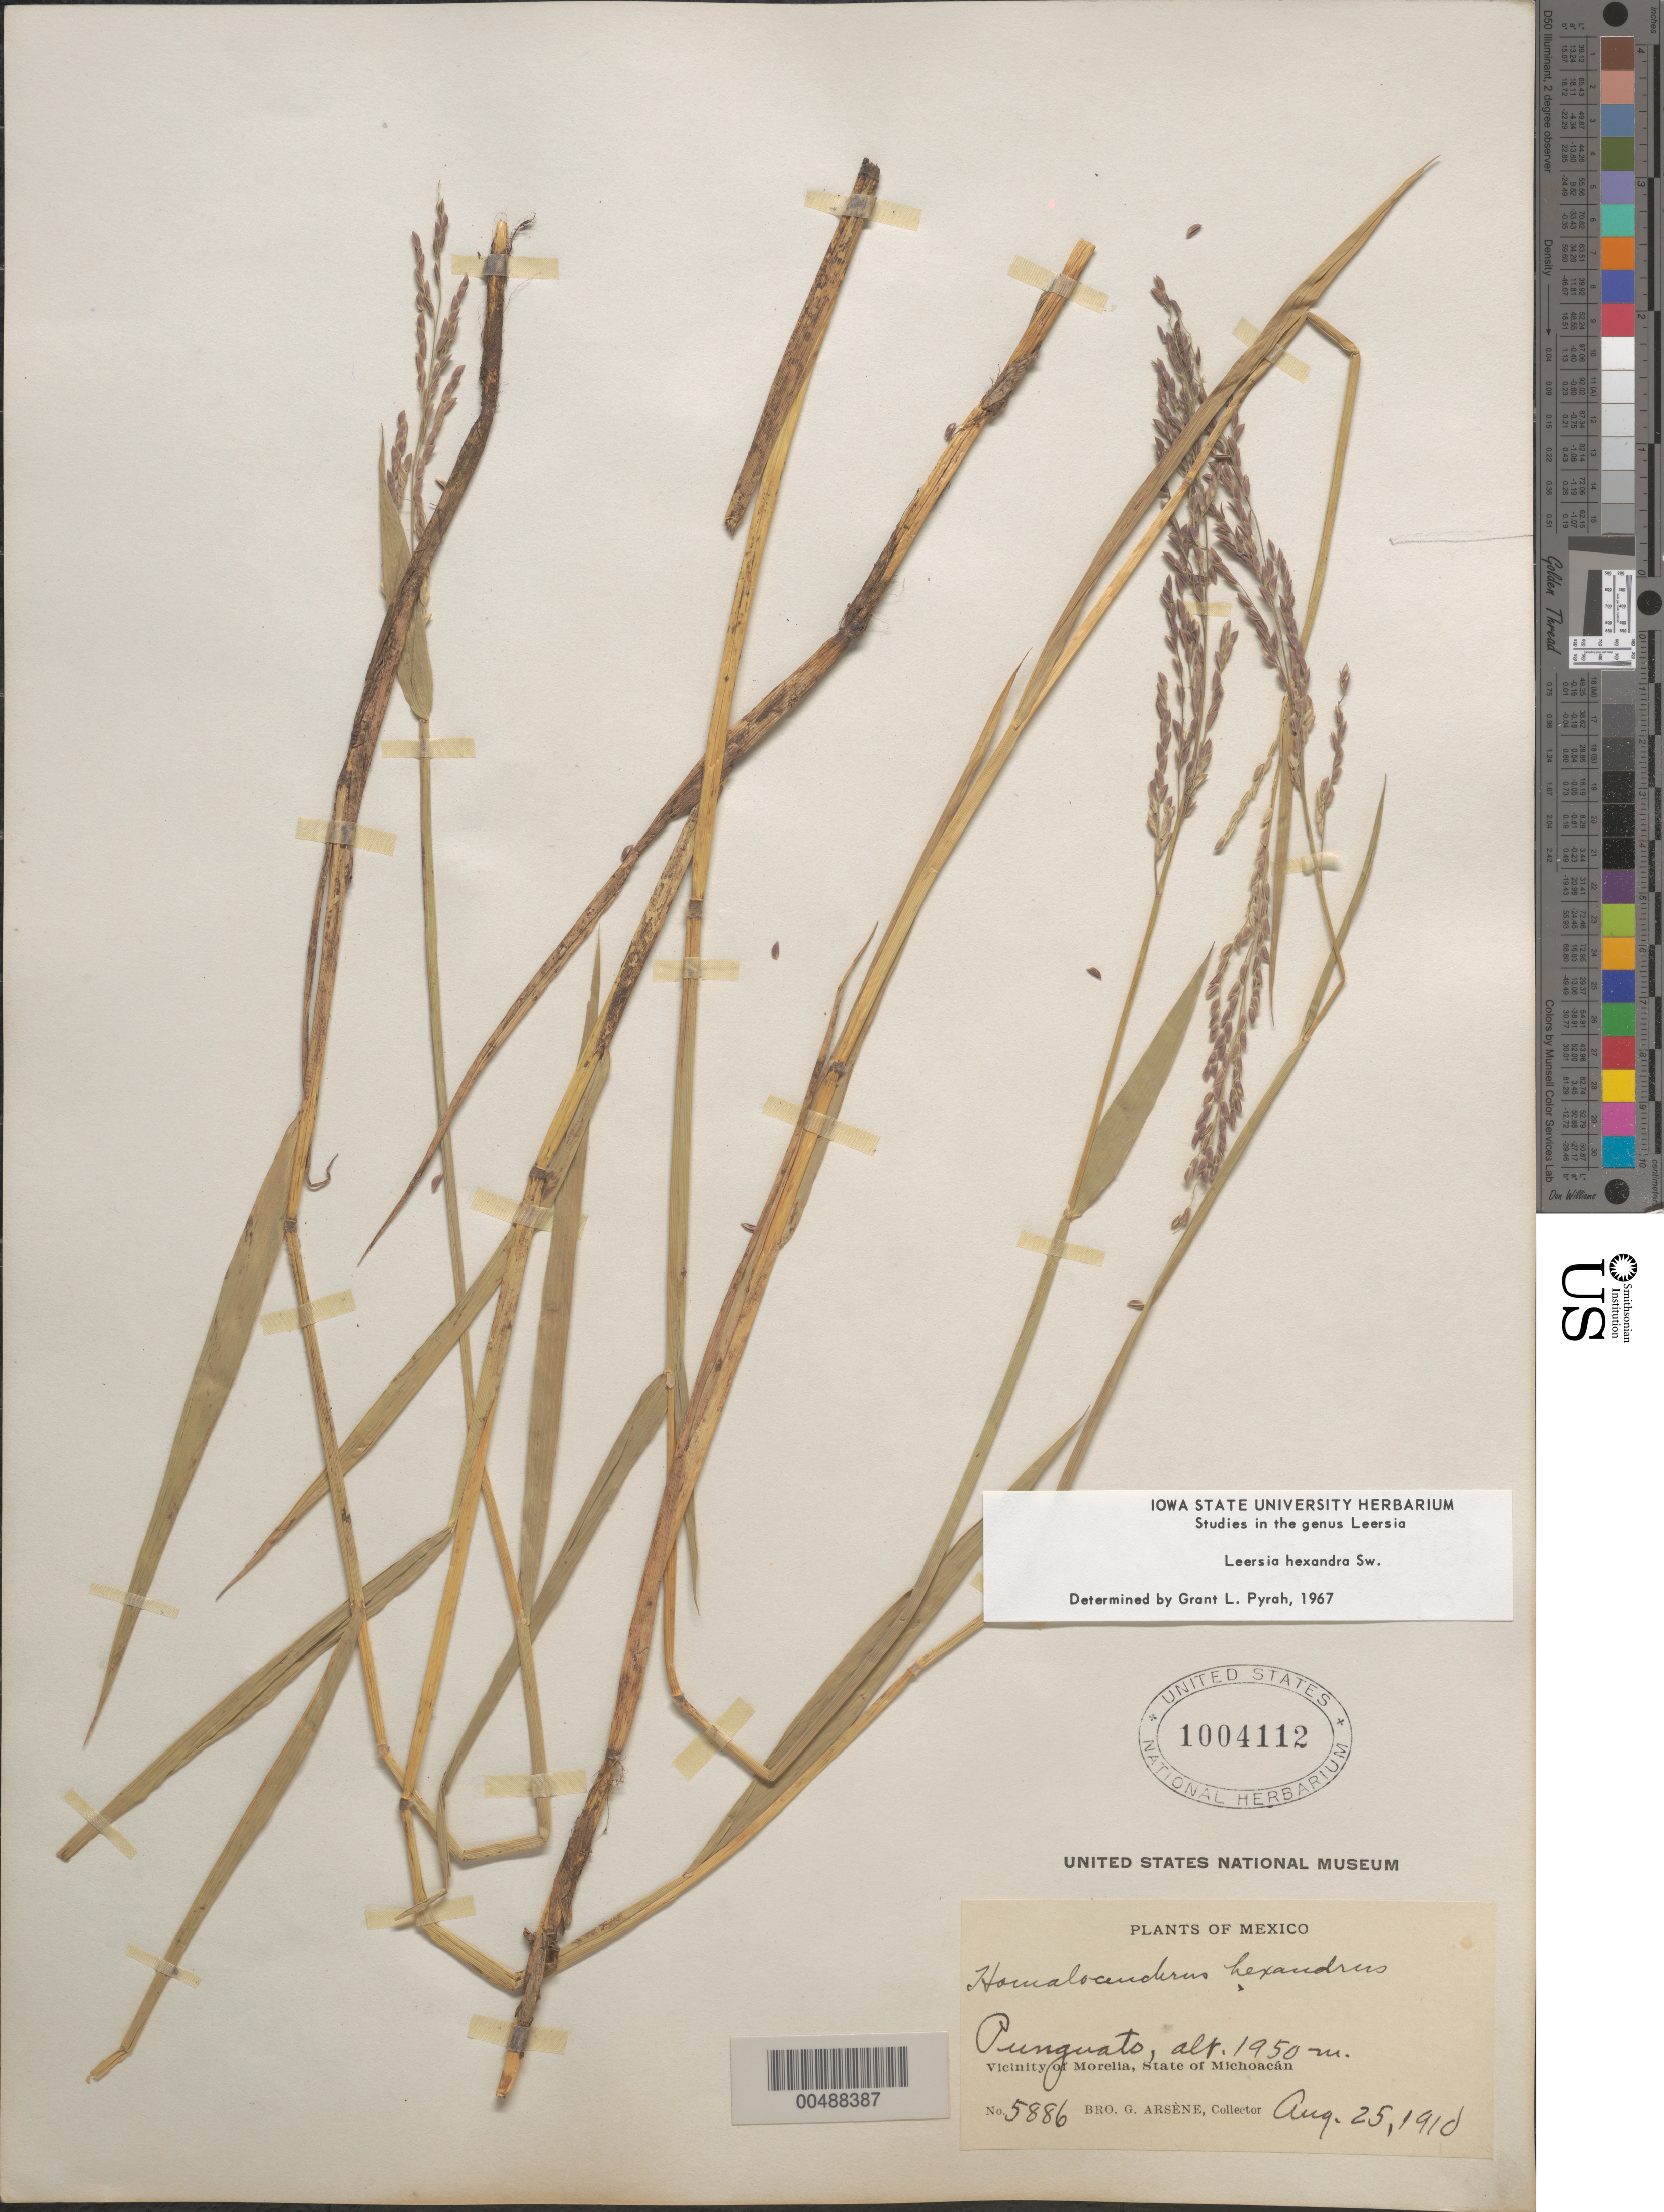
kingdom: Plantae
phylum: Tracheophyta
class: Liliopsida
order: Poales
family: Poaceae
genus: Leersia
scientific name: Leersia hexandra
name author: Sw.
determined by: Pyrah, G. L.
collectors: Bro. G. Arsène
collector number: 5886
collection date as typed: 25 Aug 1910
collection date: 1910-08-25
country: Mexico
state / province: Michoacán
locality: Puguato, vicinity of Morelia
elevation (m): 1950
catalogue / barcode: US 1004112